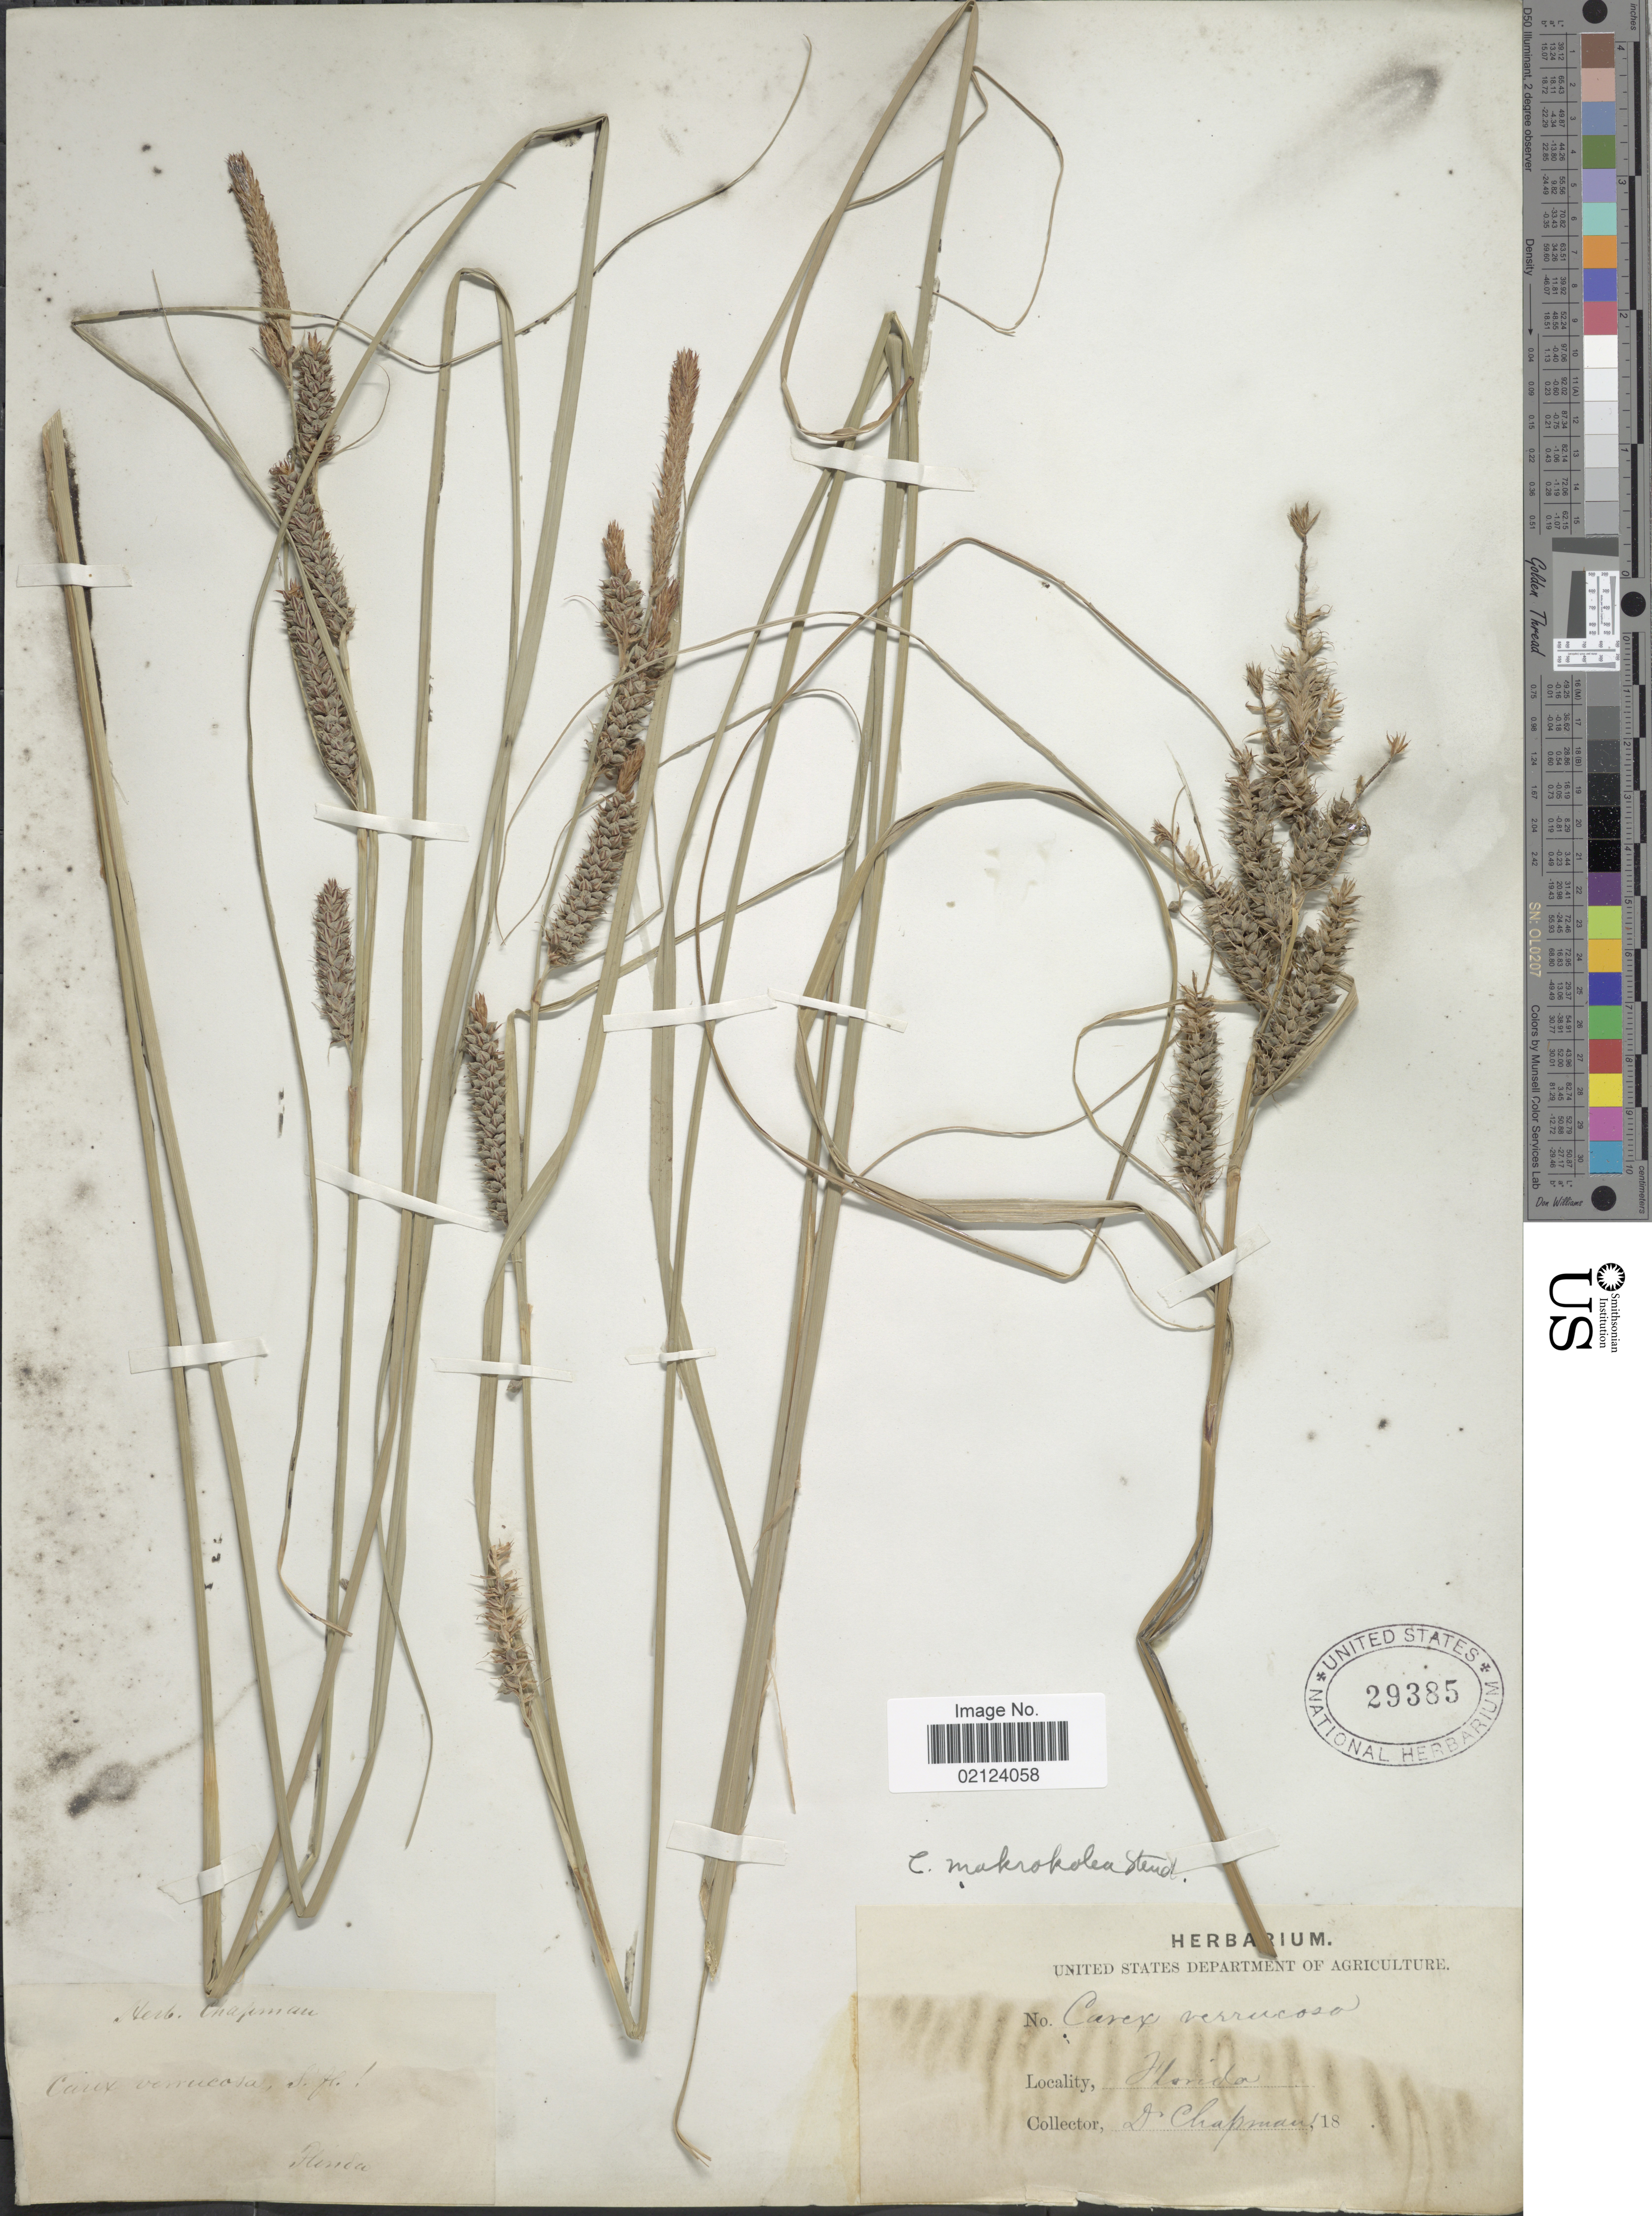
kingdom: Plantae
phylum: Tracheophyta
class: Liliopsida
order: Poales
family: Cyperaceae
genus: Carex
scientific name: Carex verrucosa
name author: Muhl.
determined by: Strong, Mark T., (BOT), Smithsonian Institution - National Museum of Natural History (UNITED STATES)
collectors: A. Chapman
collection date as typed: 18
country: United States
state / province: Florida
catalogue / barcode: US 29385